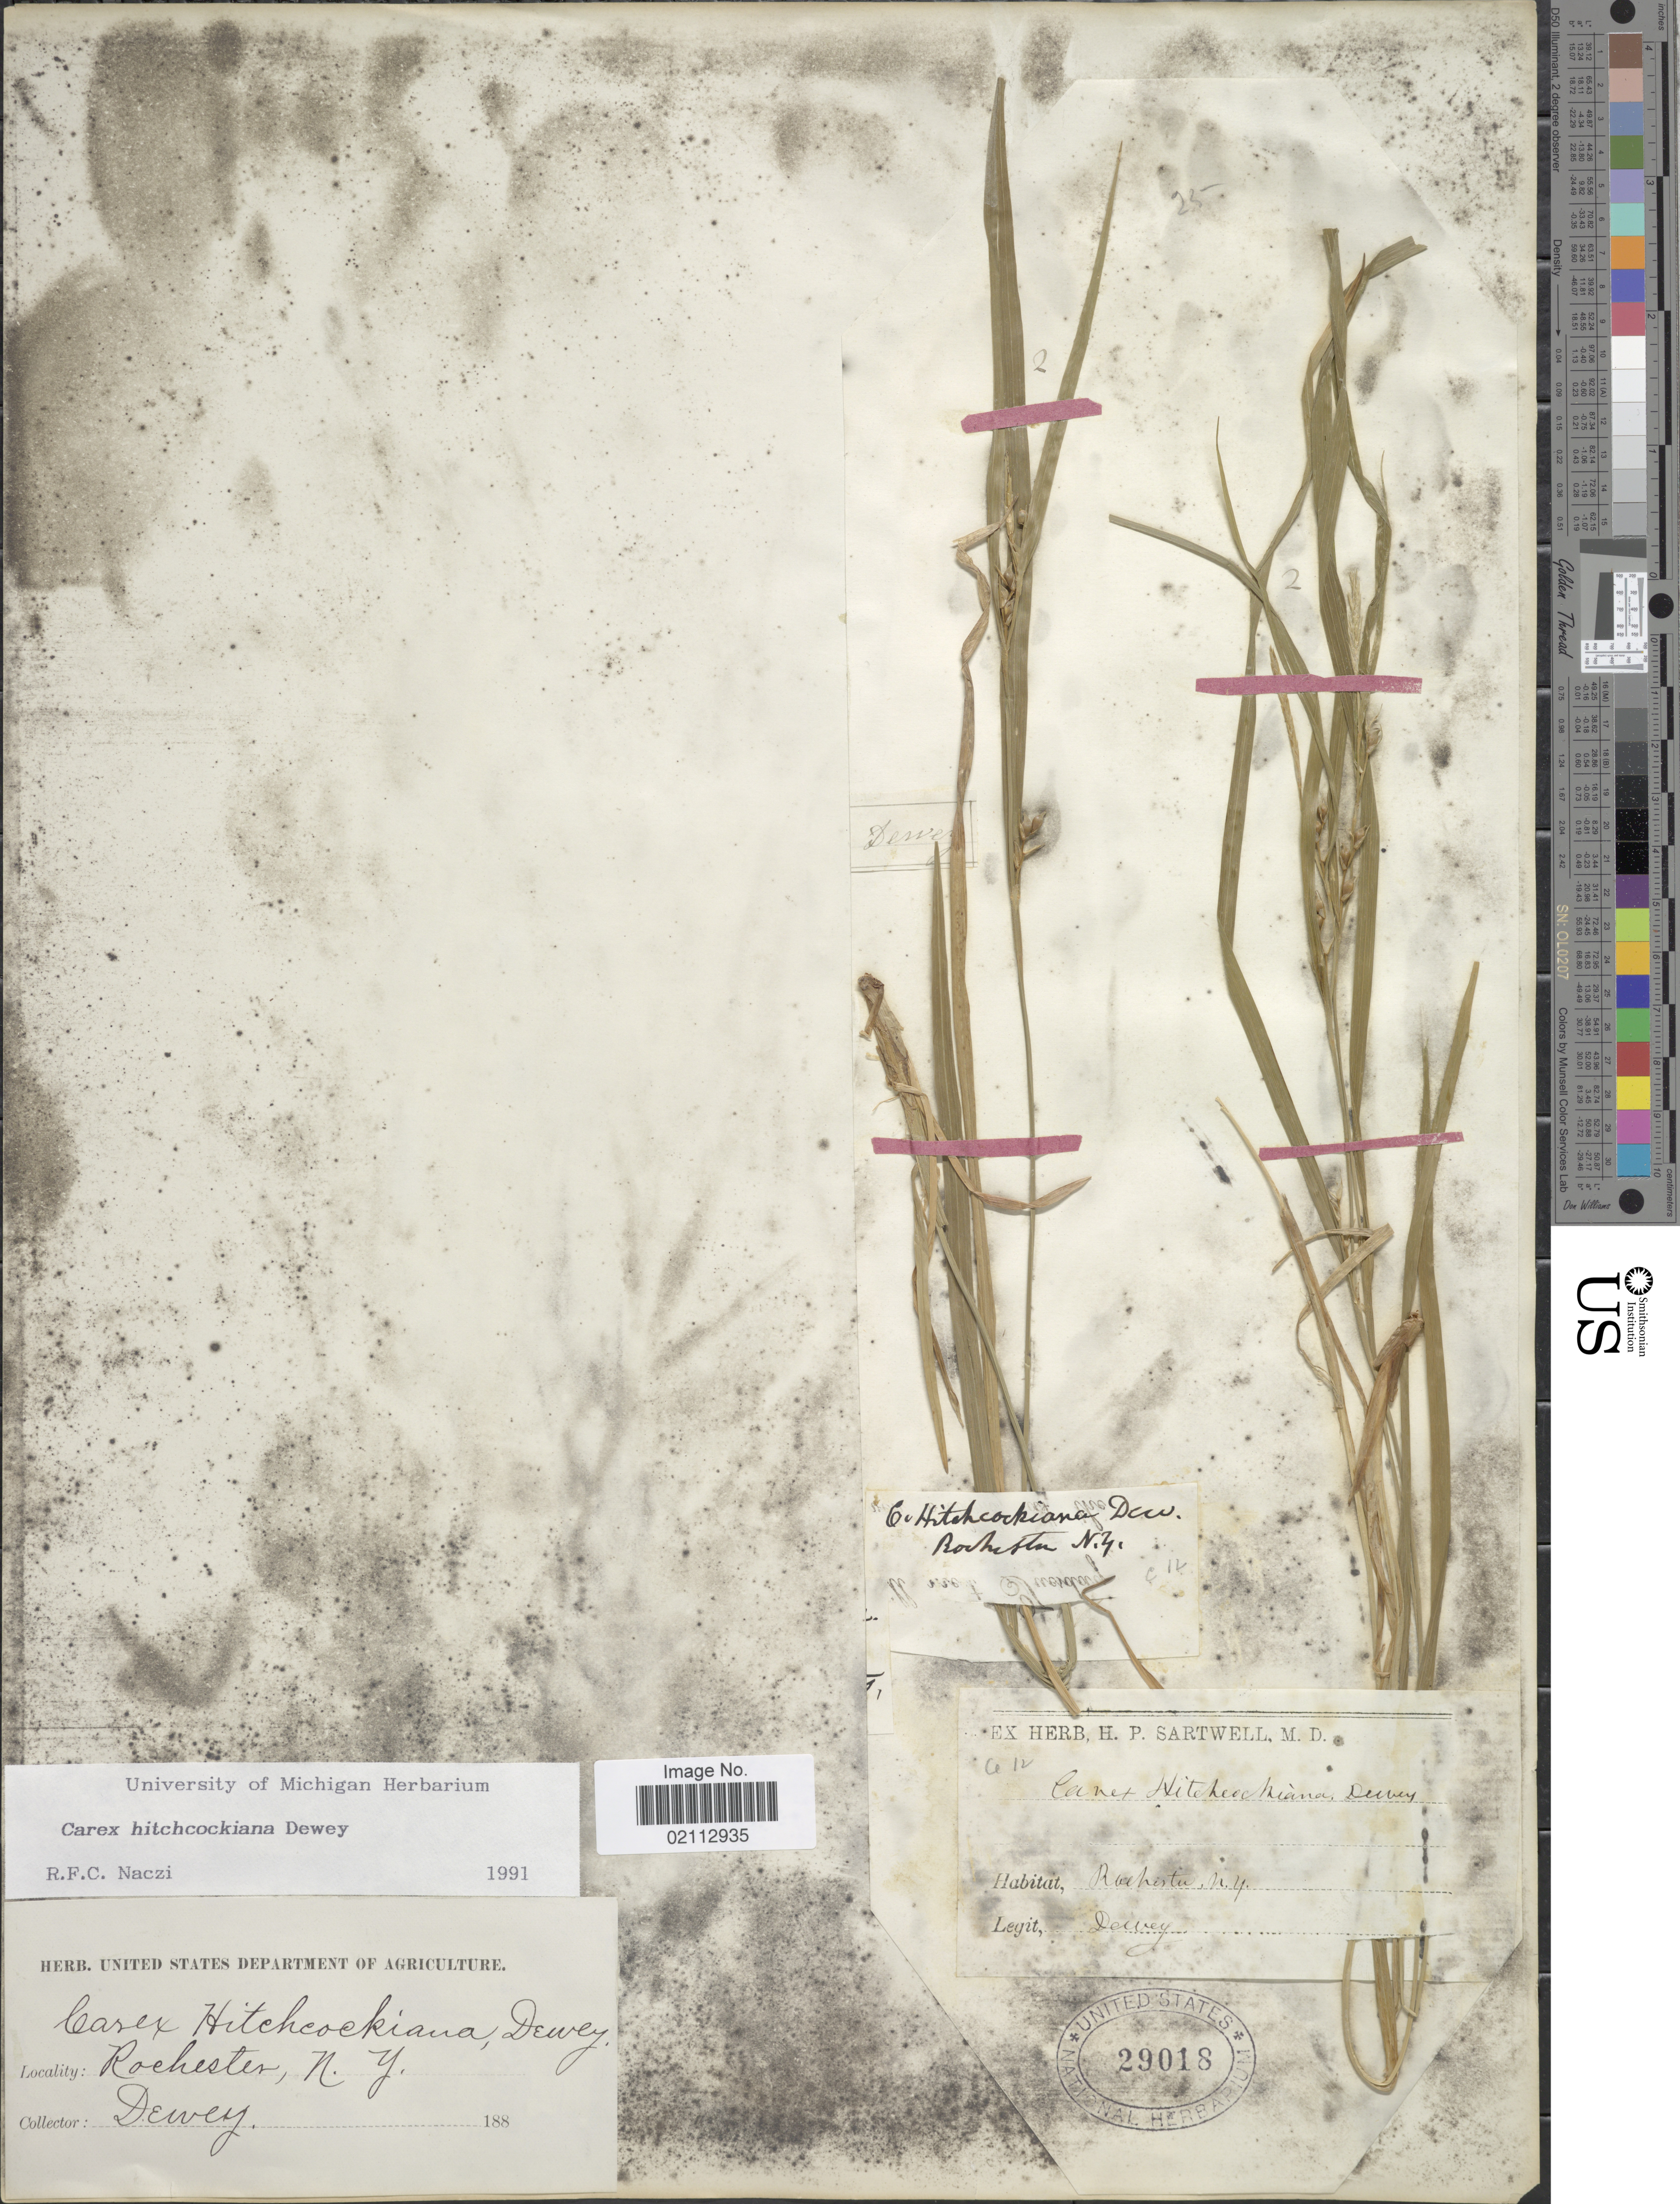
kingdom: Plantae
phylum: Tracheophyta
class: Liliopsida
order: Poales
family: Cyperaceae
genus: Carex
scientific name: Carex hitchcockiana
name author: Dewey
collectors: -. Dewey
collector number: A12?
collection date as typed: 188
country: United States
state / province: New York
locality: Rochester, N. Y.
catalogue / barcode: US 29018